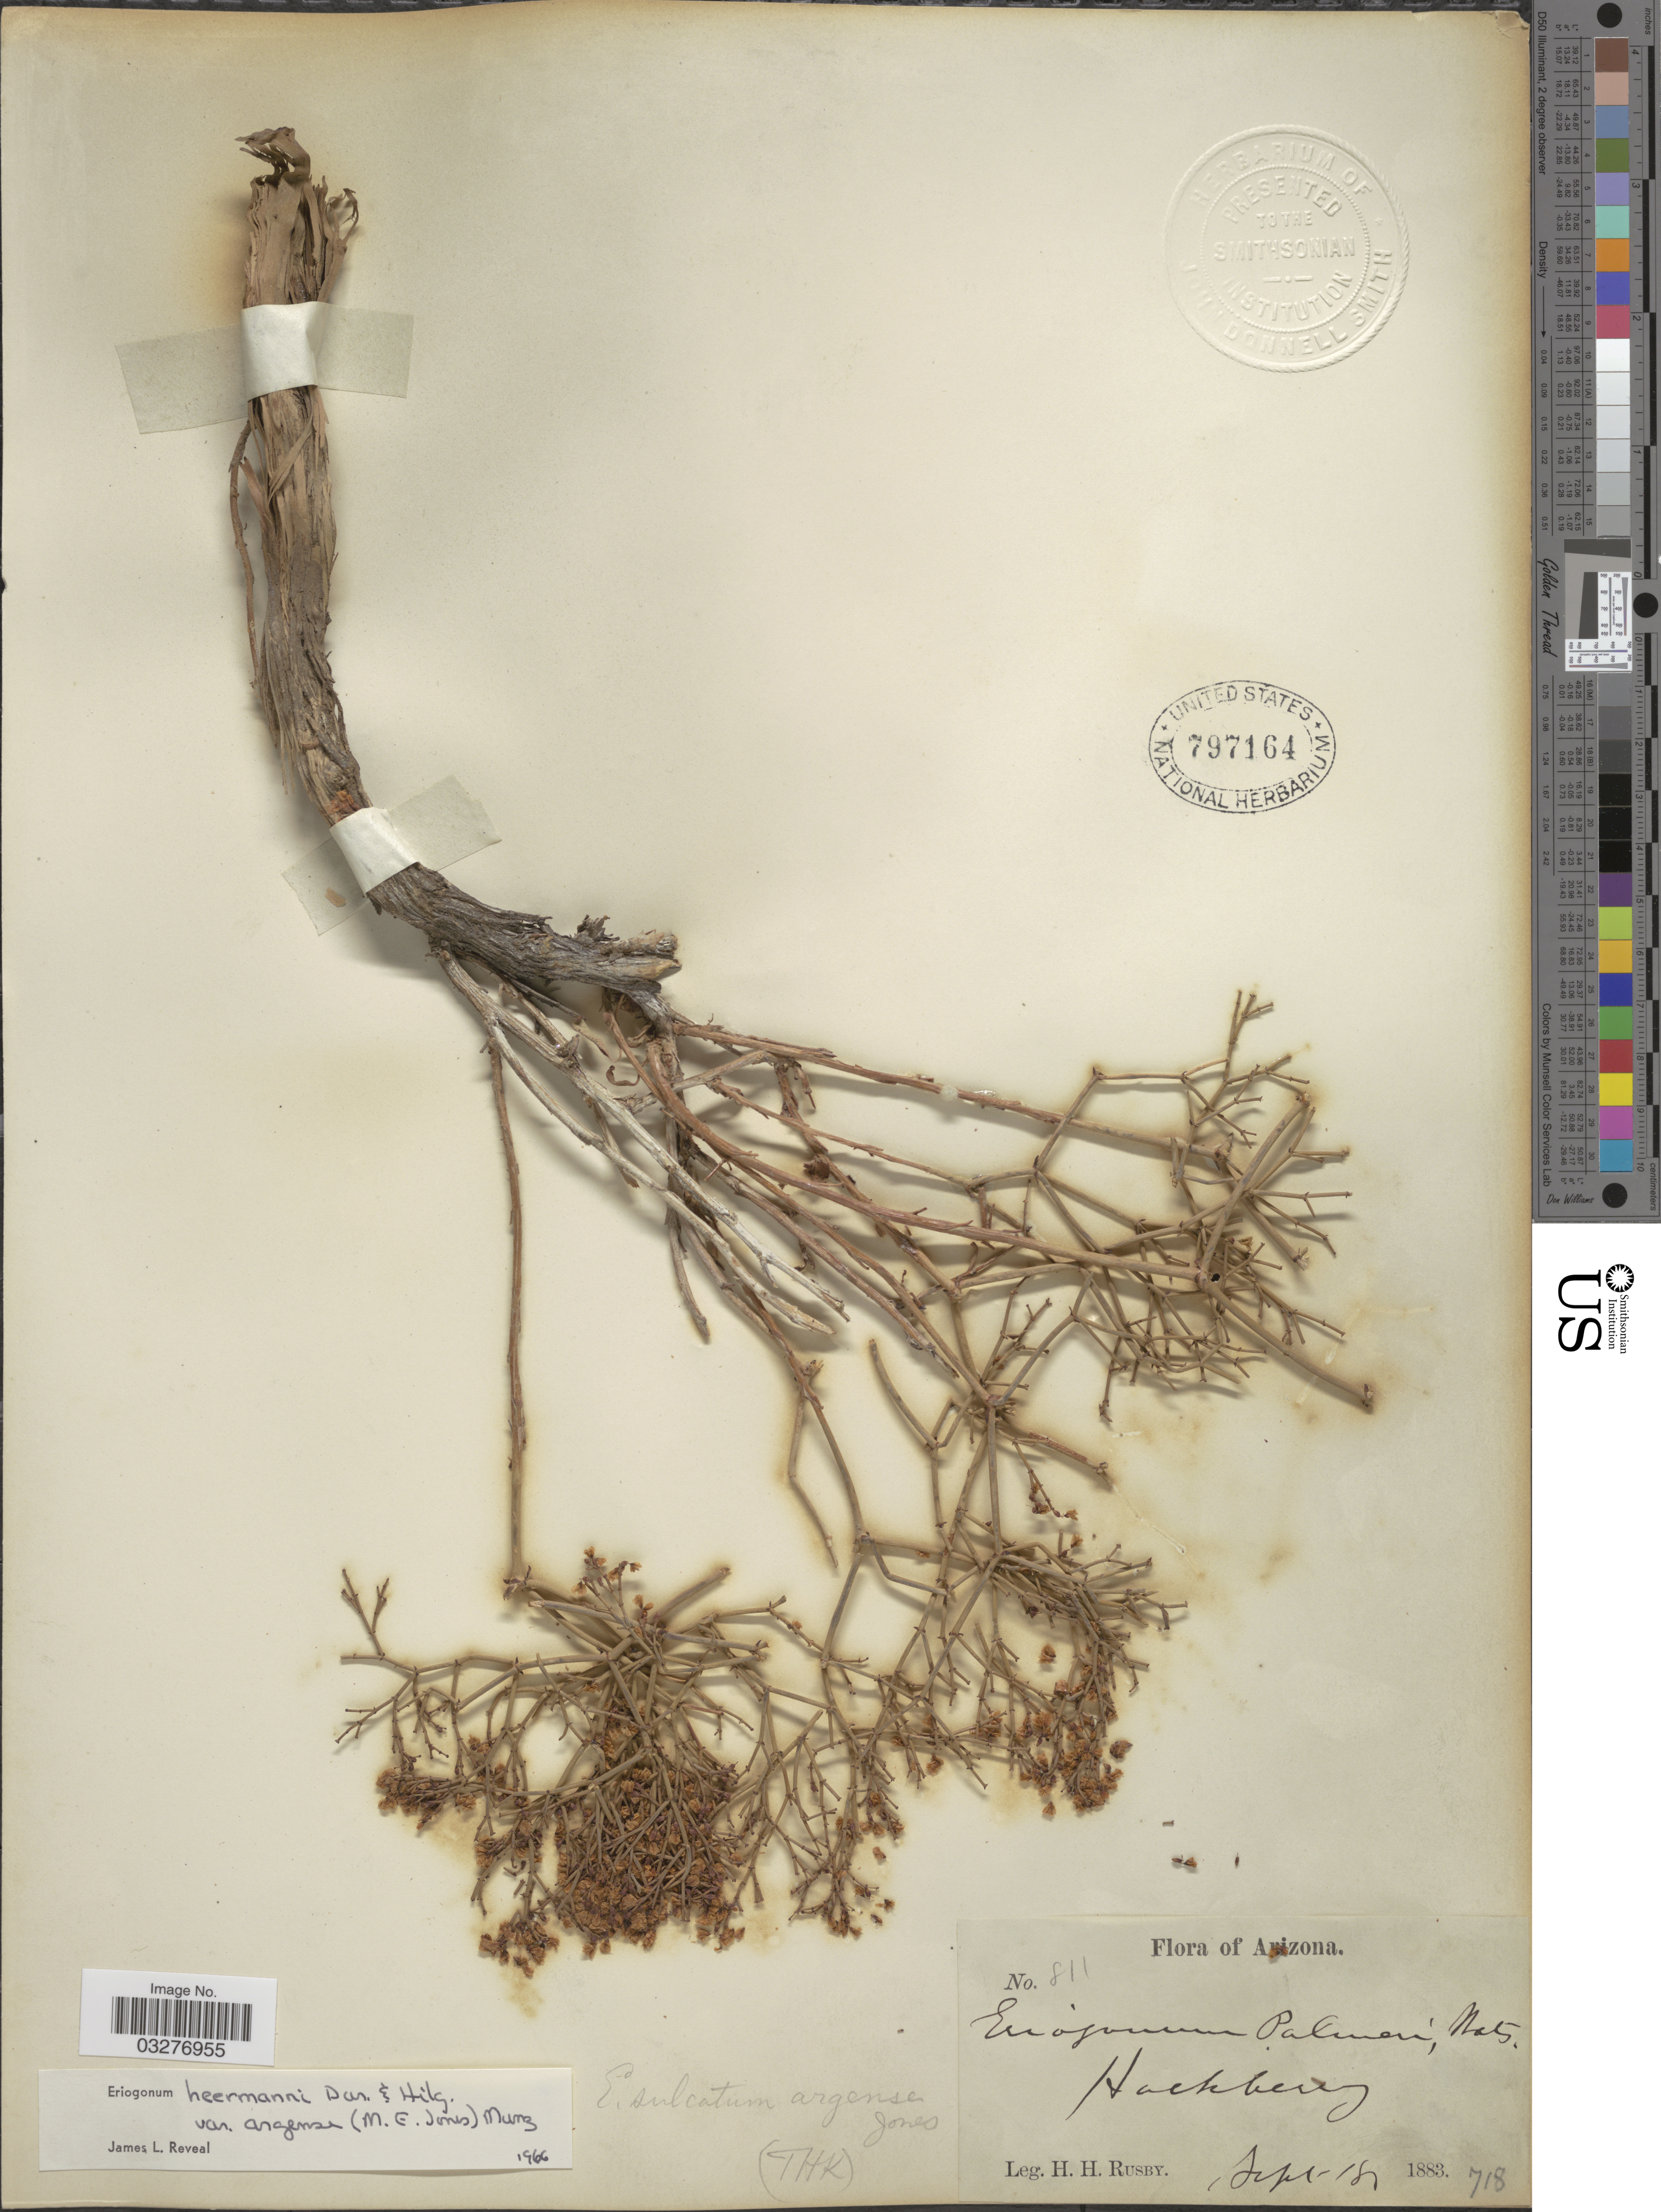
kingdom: Plantae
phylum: Tracheophyta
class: Magnoliopsida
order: Caryophyllales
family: Polygonaceae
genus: Eriogonum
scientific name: Eriogonum heermannii var. argense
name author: (M.E. Jones) Munz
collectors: H. H. Rusby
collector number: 811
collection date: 1883-09-18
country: United States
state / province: Arizona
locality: Hackberry.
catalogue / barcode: US 797164